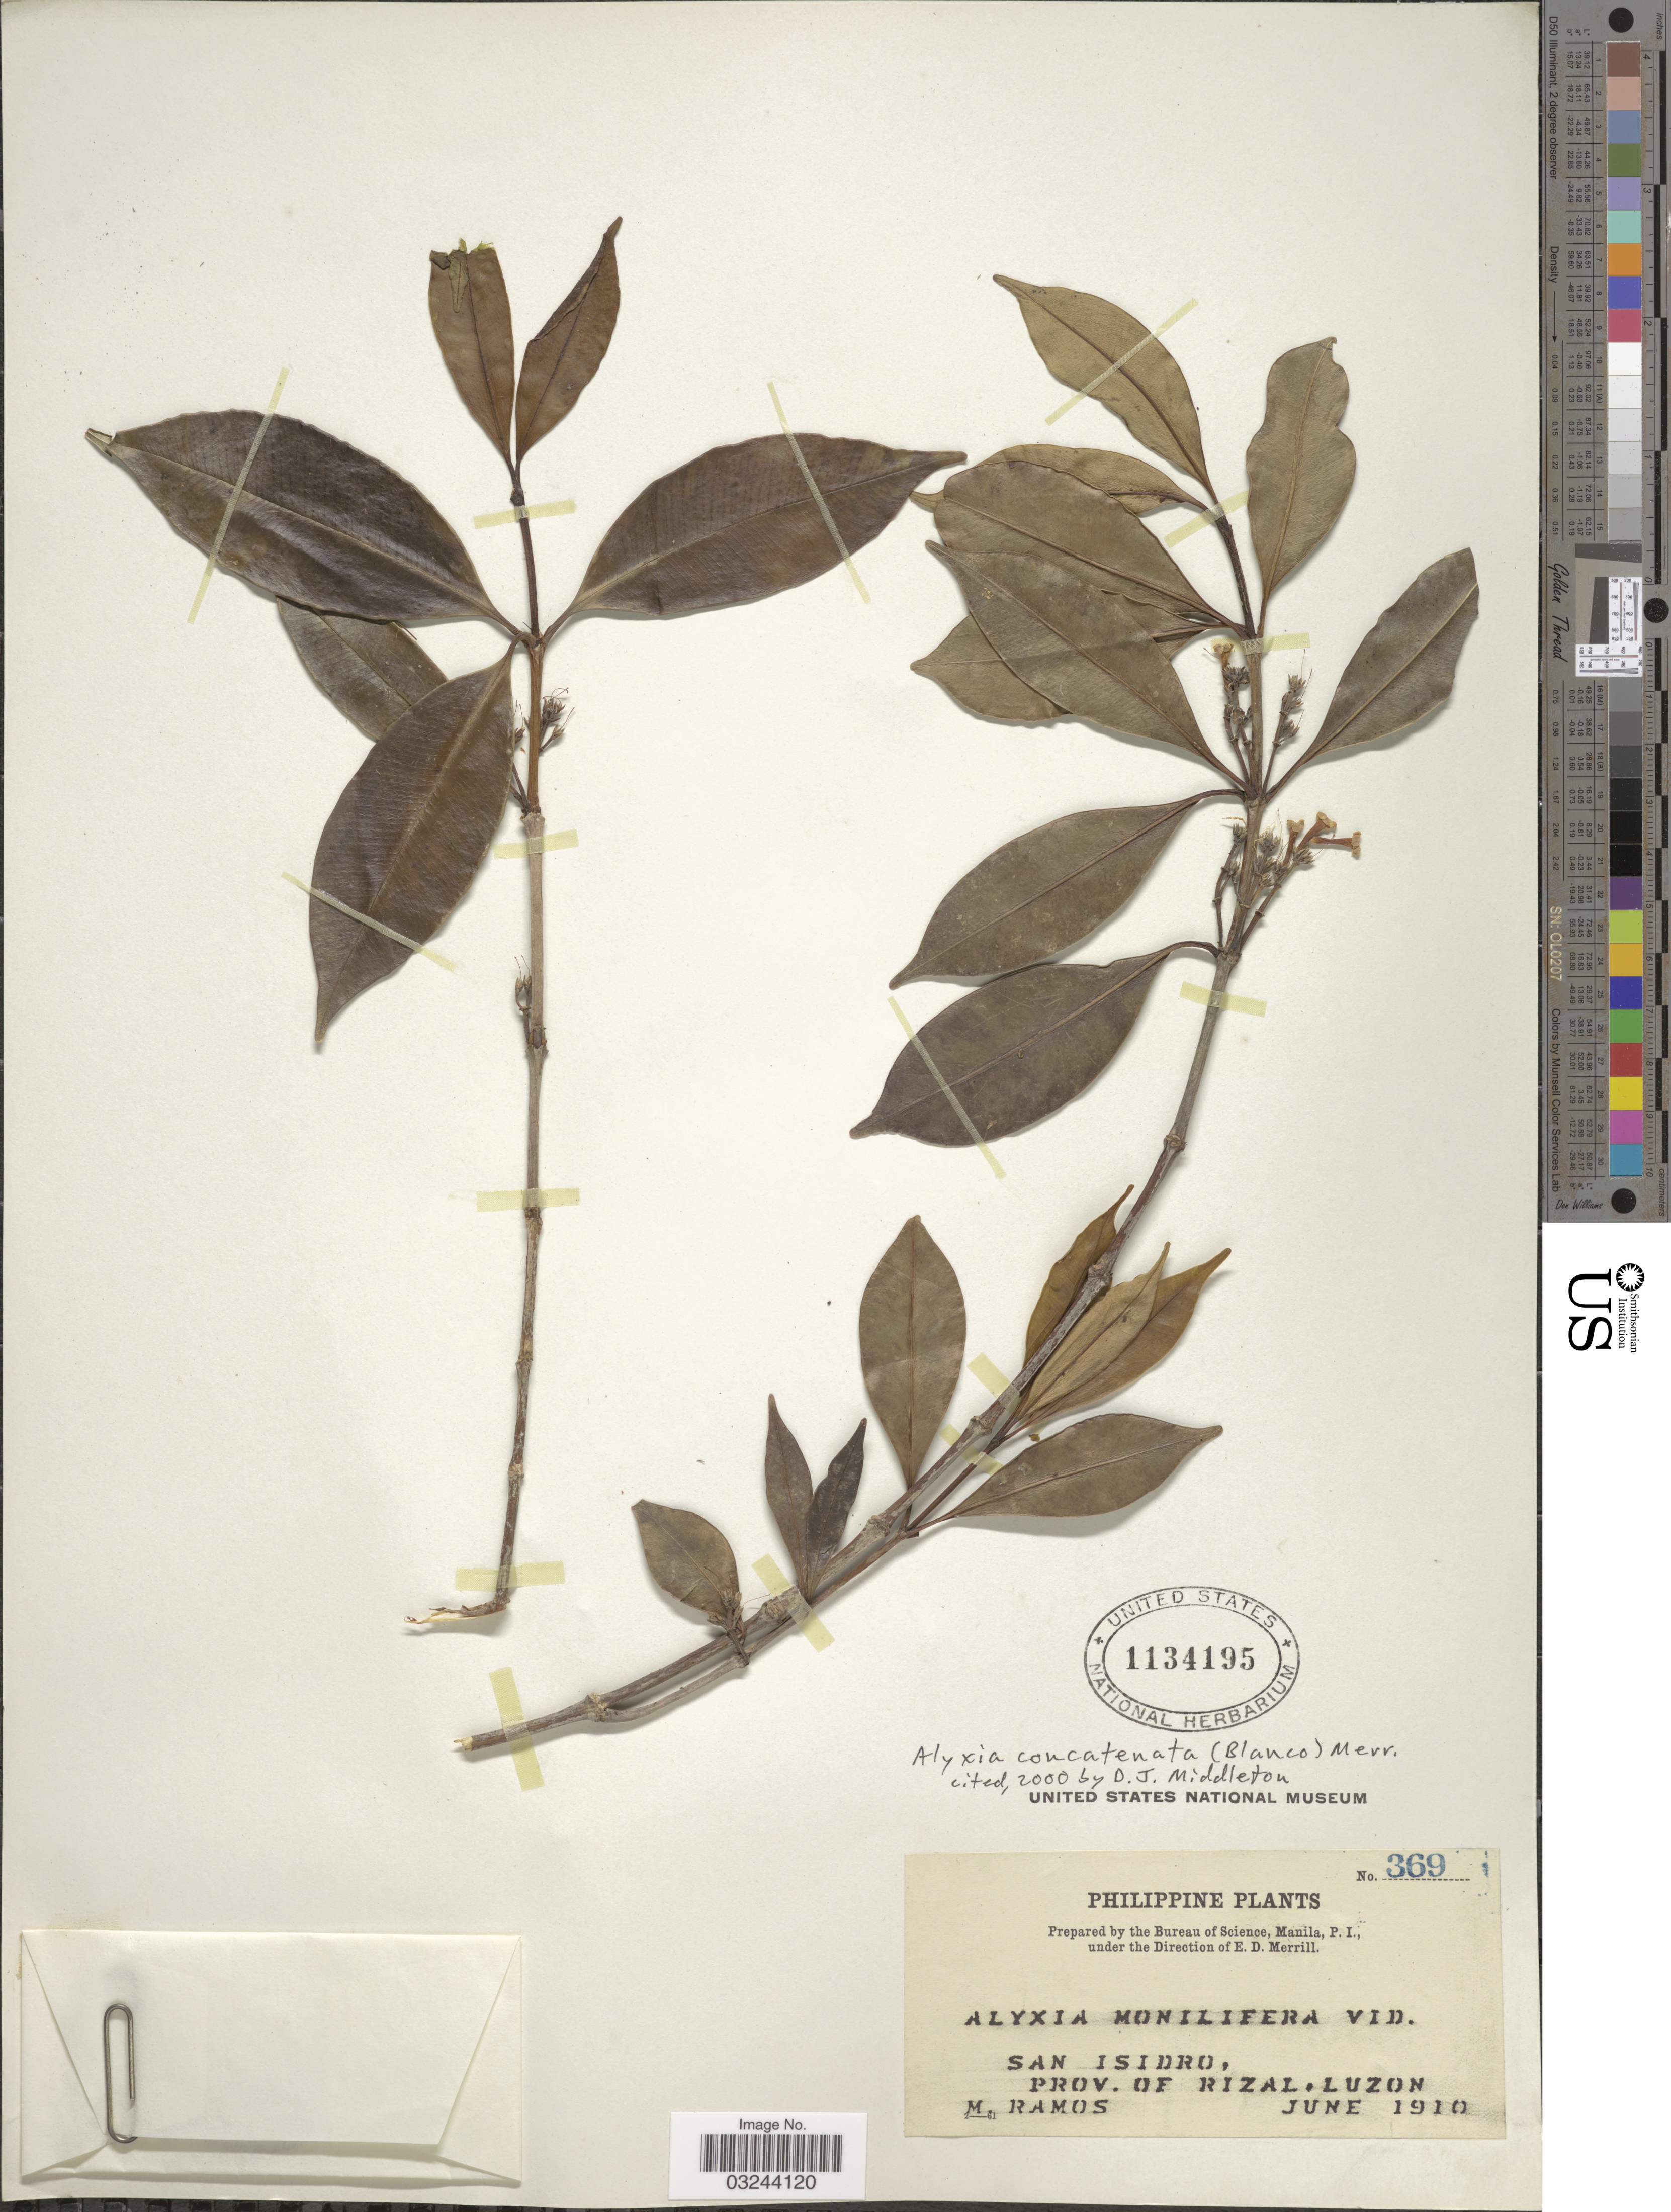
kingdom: Plantae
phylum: Tracheophyta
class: Magnoliopsida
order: Gentianales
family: Apocynaceae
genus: Alyxia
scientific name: Alyxia concatenata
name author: (Blanco) Merr.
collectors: M. Ramos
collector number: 369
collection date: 1910-06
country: Philippines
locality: San Isidro, Prov. of Rizal, Luzon.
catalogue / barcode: US 1134195